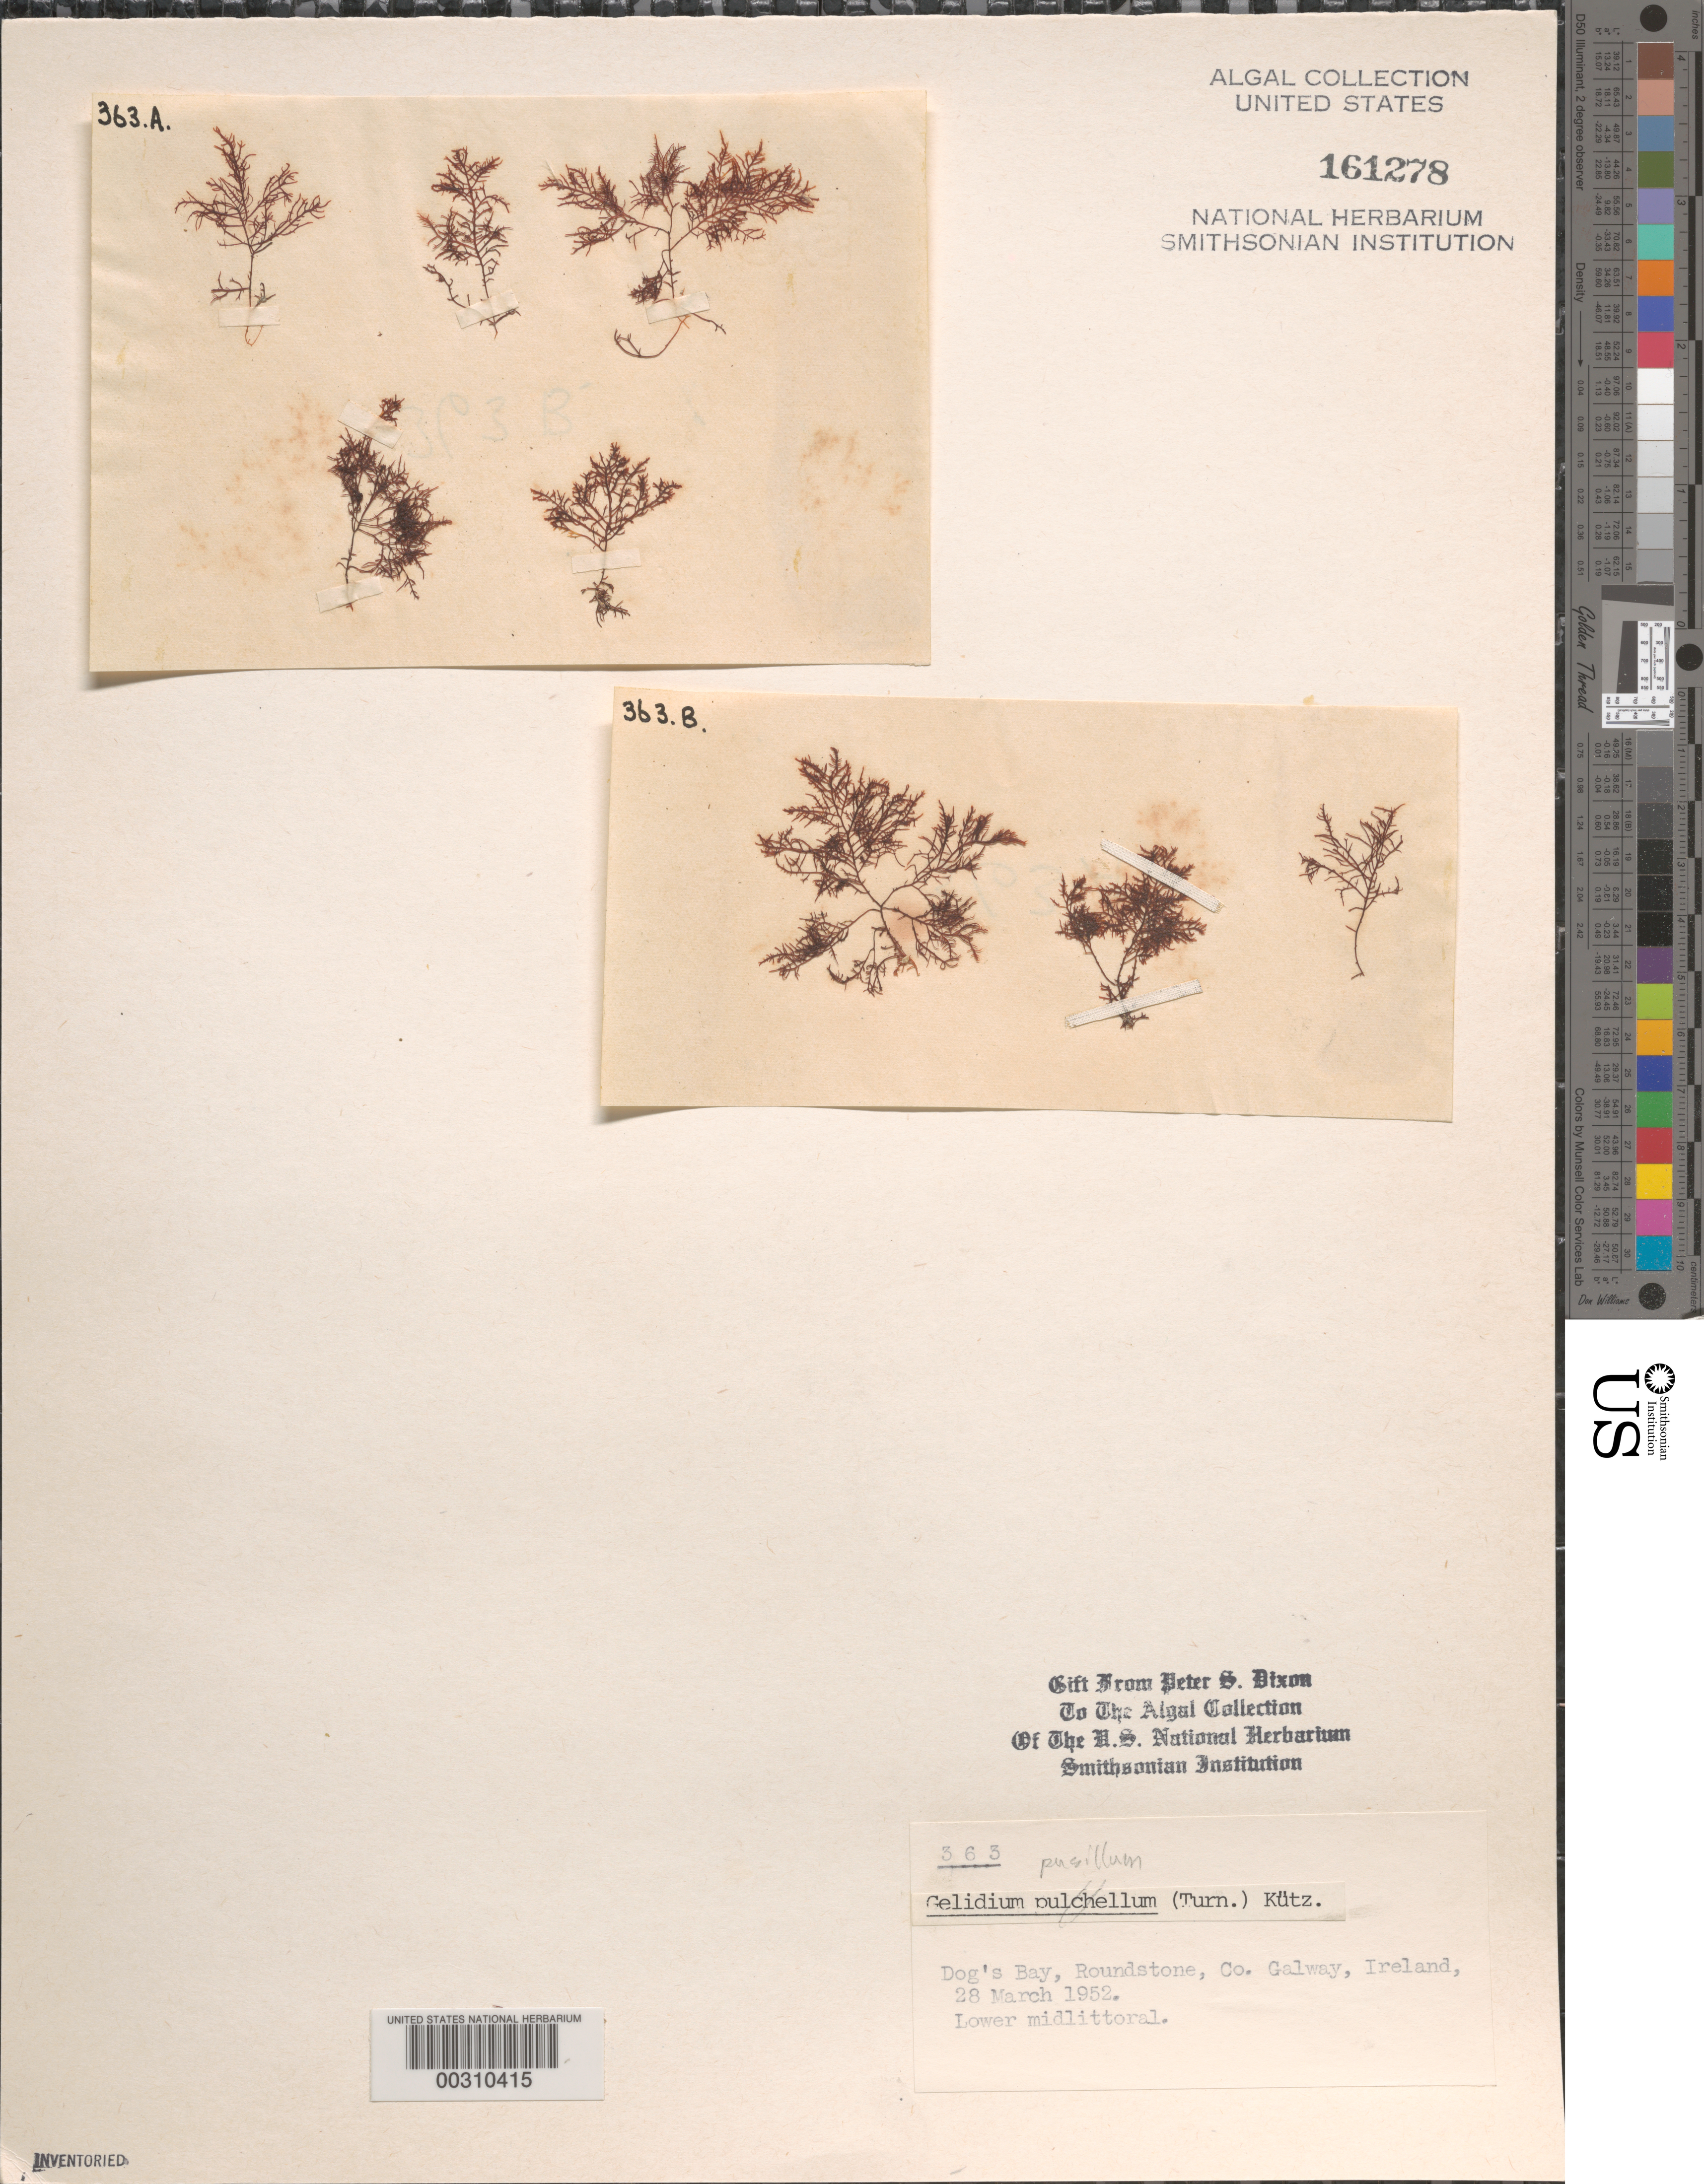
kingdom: Plantae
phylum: Rhodophyta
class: Florideophyceae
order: Gelidiales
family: Gelidiaceae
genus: Gelidium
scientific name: Gelidium pusillum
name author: (Stackh.) Le Jol.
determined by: Dixon, P. S.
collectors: P. S. Dixon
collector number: PSD 363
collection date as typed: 28 Mar 1952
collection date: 1952-03-28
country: Ireland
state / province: Connaught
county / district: Galway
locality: Dog's Bay, Roundstone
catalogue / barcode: US 161278